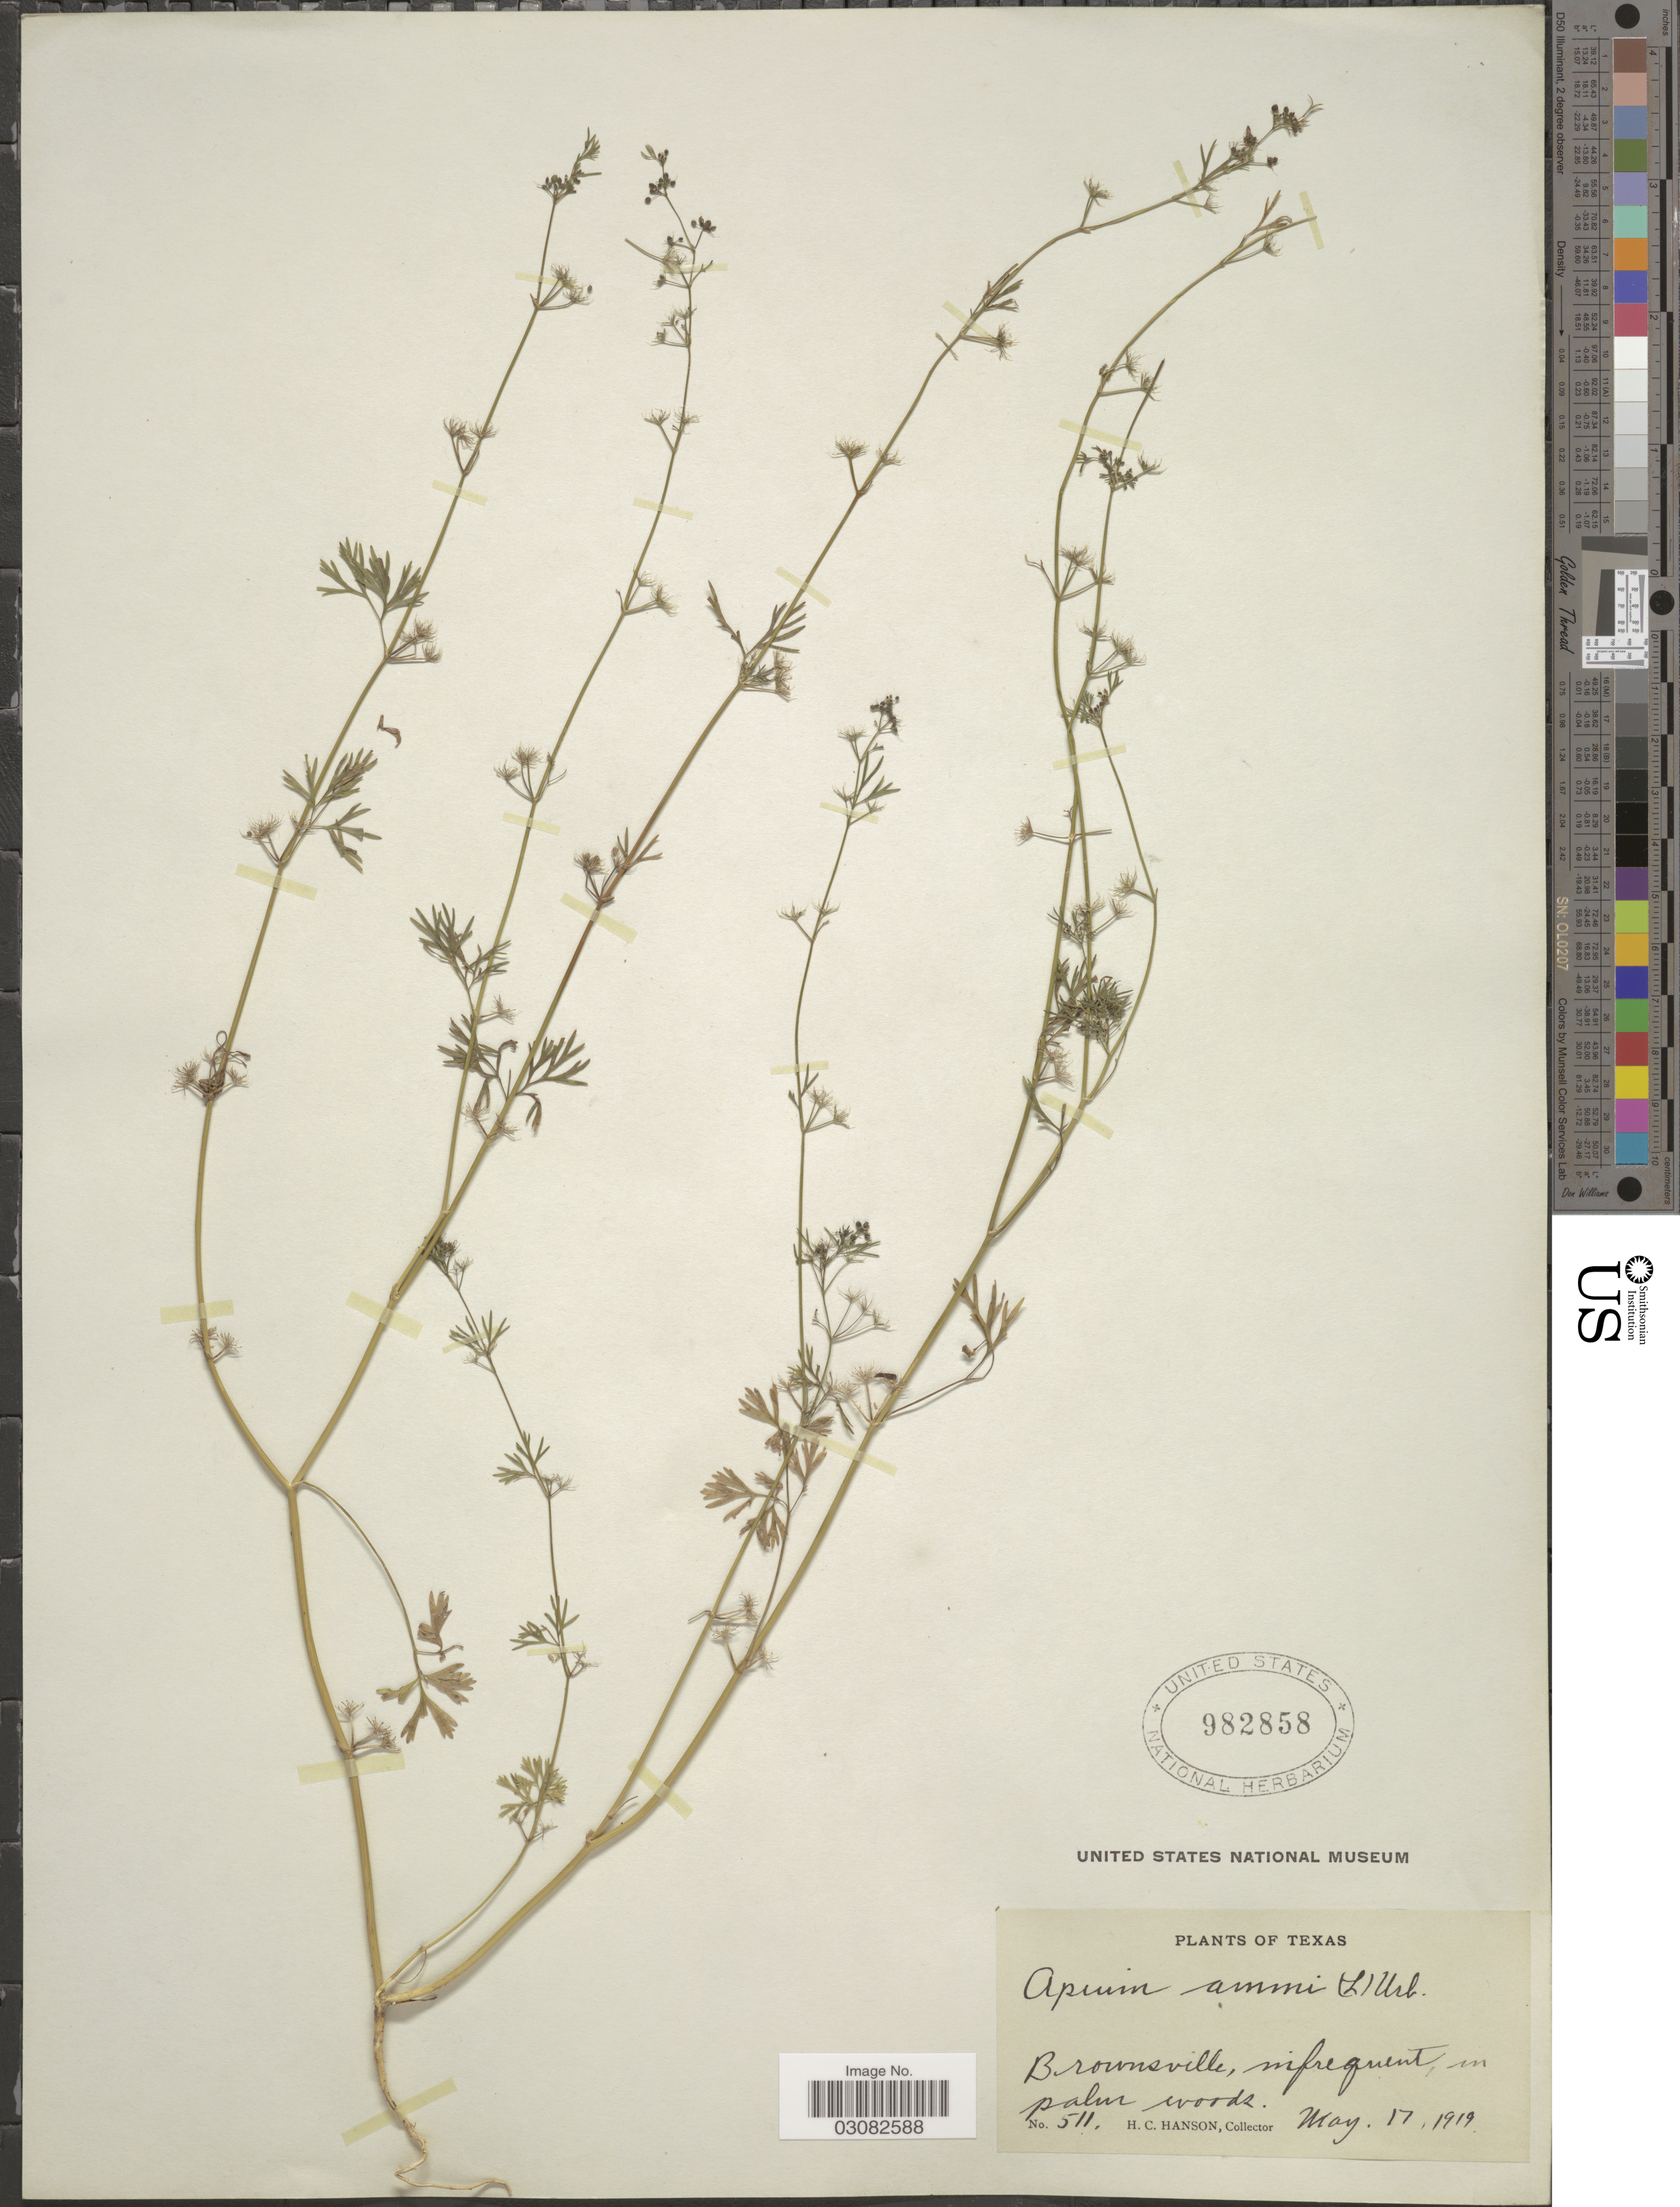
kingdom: Plantae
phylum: Tracheophyta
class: Magnoliopsida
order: Apiales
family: Apiaceae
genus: Apium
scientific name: Apium ammi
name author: (Jacq.) Urb.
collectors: H. Hanson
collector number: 511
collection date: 1919-05-17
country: United States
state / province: Texas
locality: Brownsville.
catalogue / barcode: US 982858